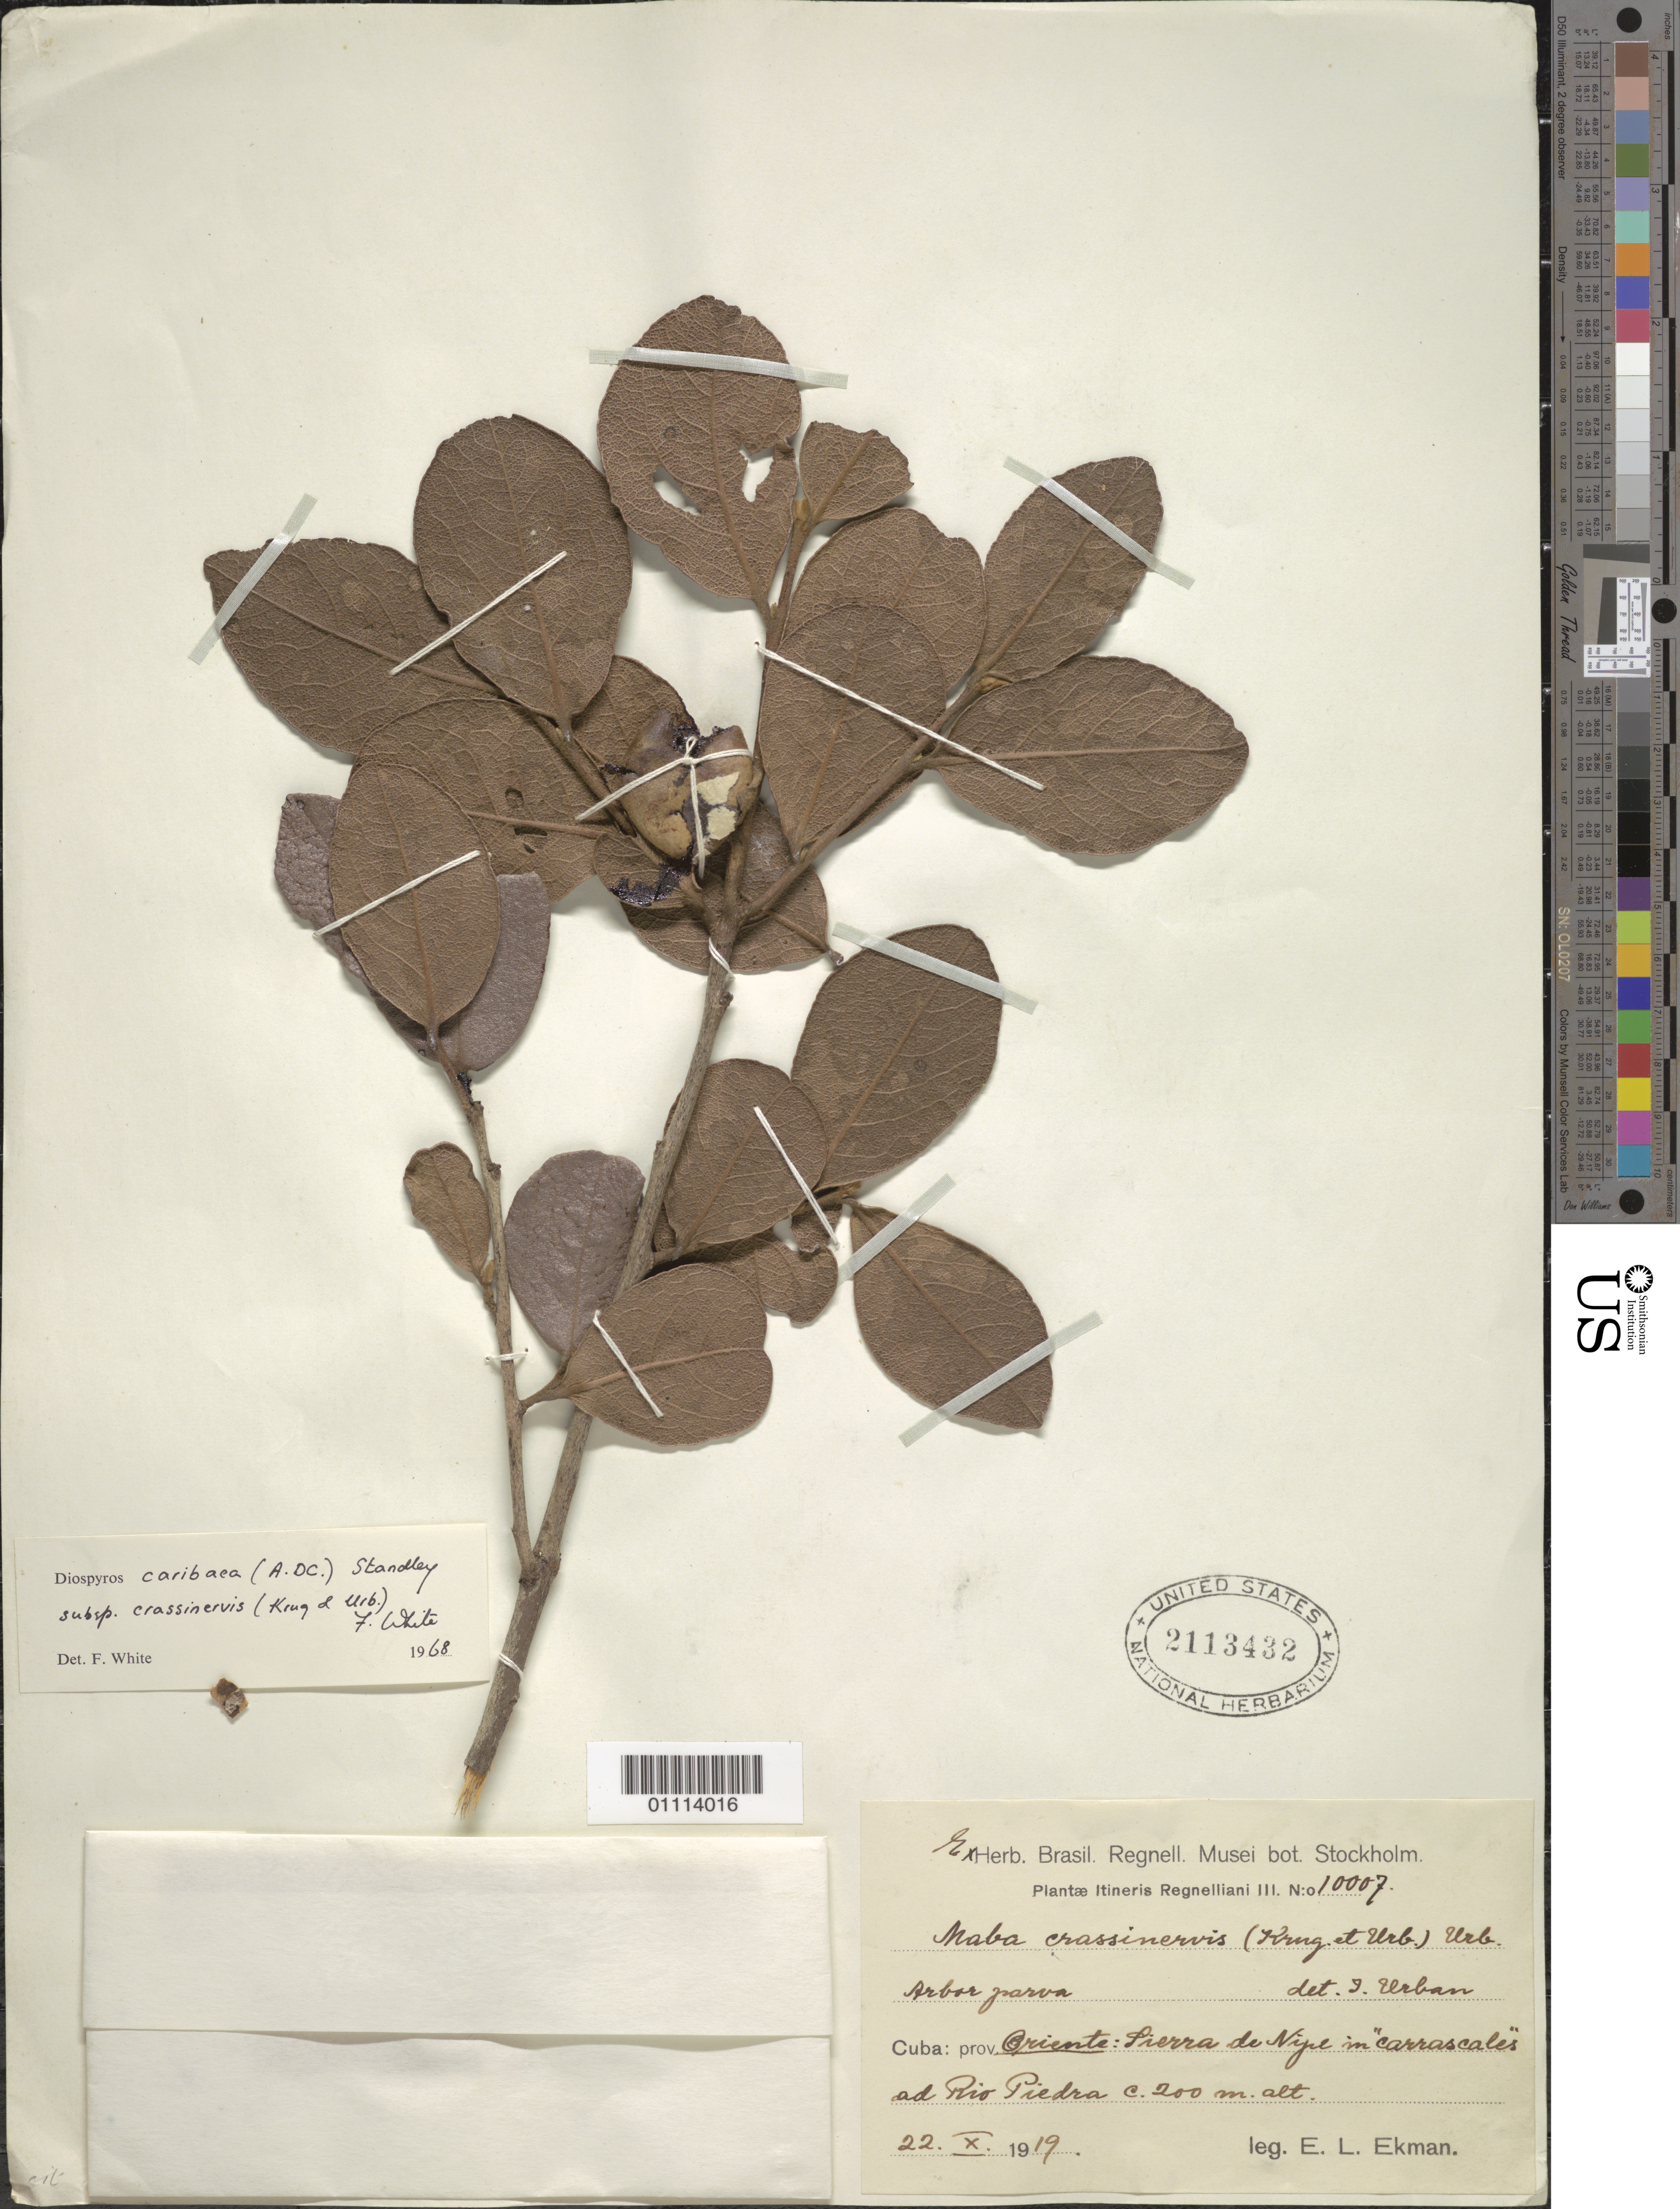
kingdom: Plantae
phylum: Tracheophyta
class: Magnoliopsida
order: Ericales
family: Ebenaceae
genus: Diospyros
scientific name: Diospyros caribaea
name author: (A. DC.) Standl.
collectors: E. L. Ekman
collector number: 10007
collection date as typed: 22 Oct 1919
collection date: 1919-10-22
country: Cuba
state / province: Holguín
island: Cuba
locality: Oriente: Sierra de Nipe in "carrascales" ad Rio Piedra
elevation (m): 200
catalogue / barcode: US 2113432